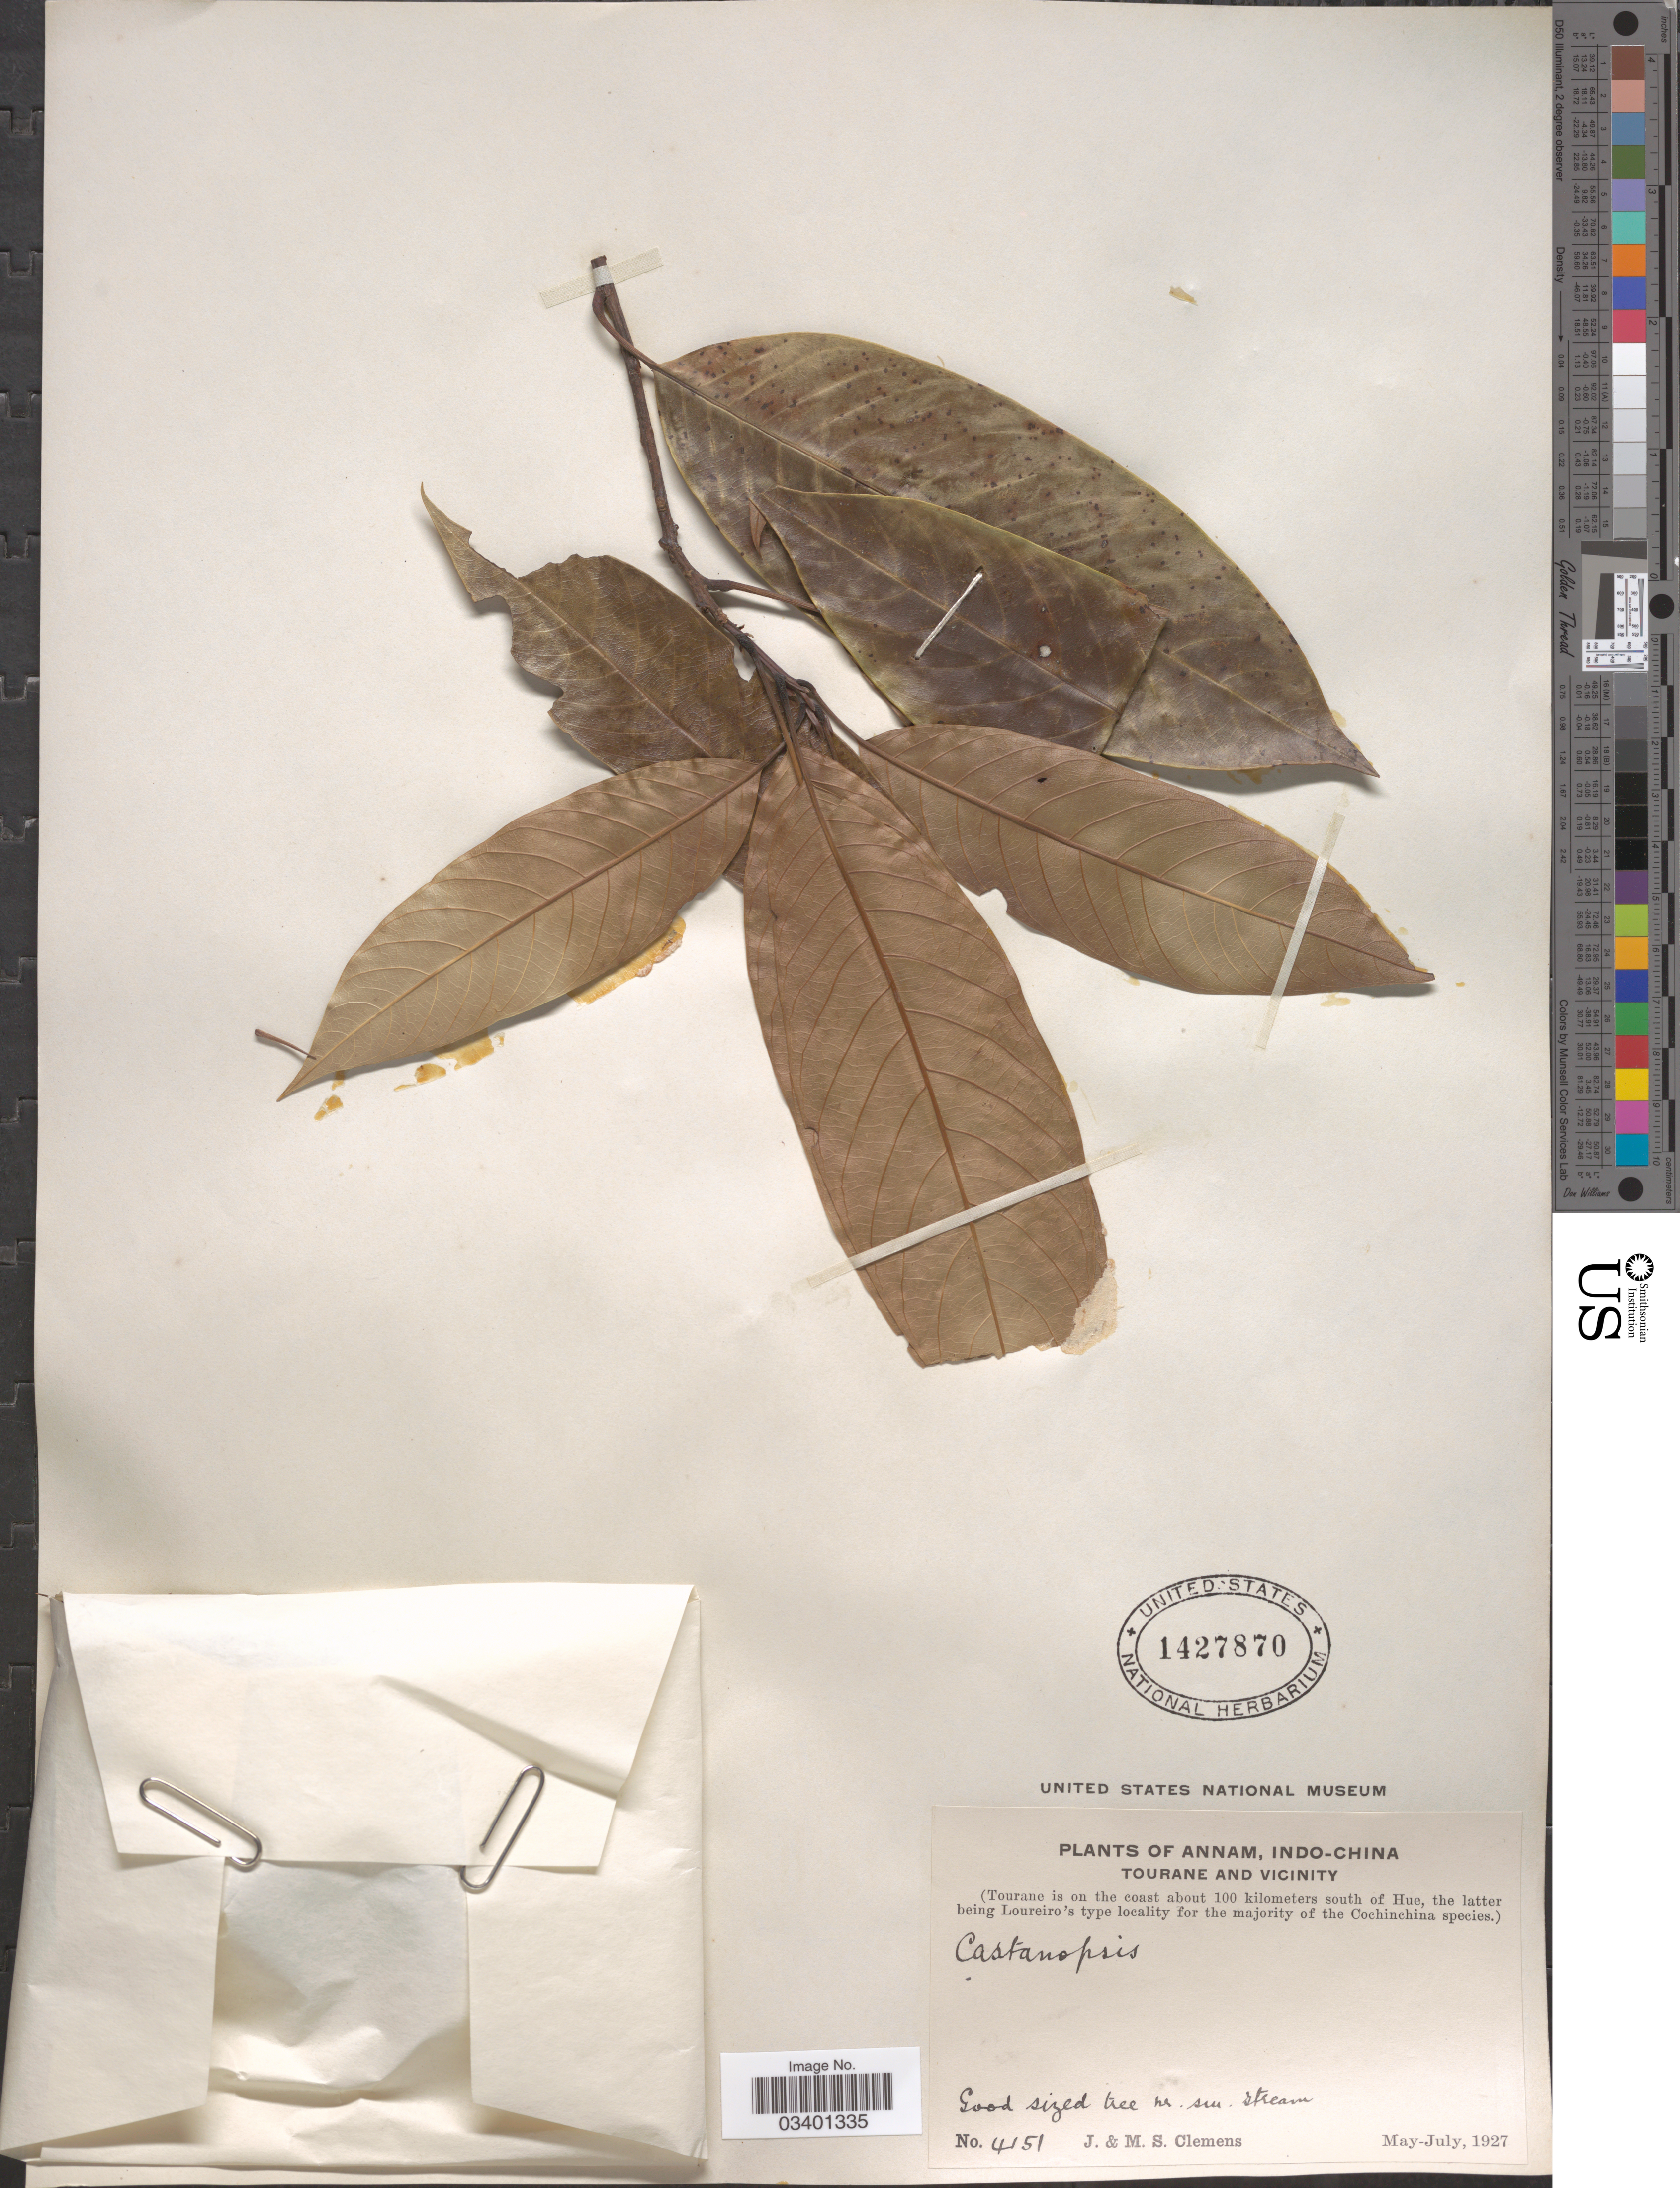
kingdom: Plantae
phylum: Tracheophyta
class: Magnoliopsida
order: Fagales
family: Fagaceae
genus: Castanopsis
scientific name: Castanopsis sp.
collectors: J. Clemens & M. S. Clemens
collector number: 4151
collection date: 1927-05/1927-07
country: Vietnam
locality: Annam, Indo-China. Tourane and Vicinity. (Tourane is on the coast about 100 kilometers south of Hue).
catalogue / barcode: US 1427870